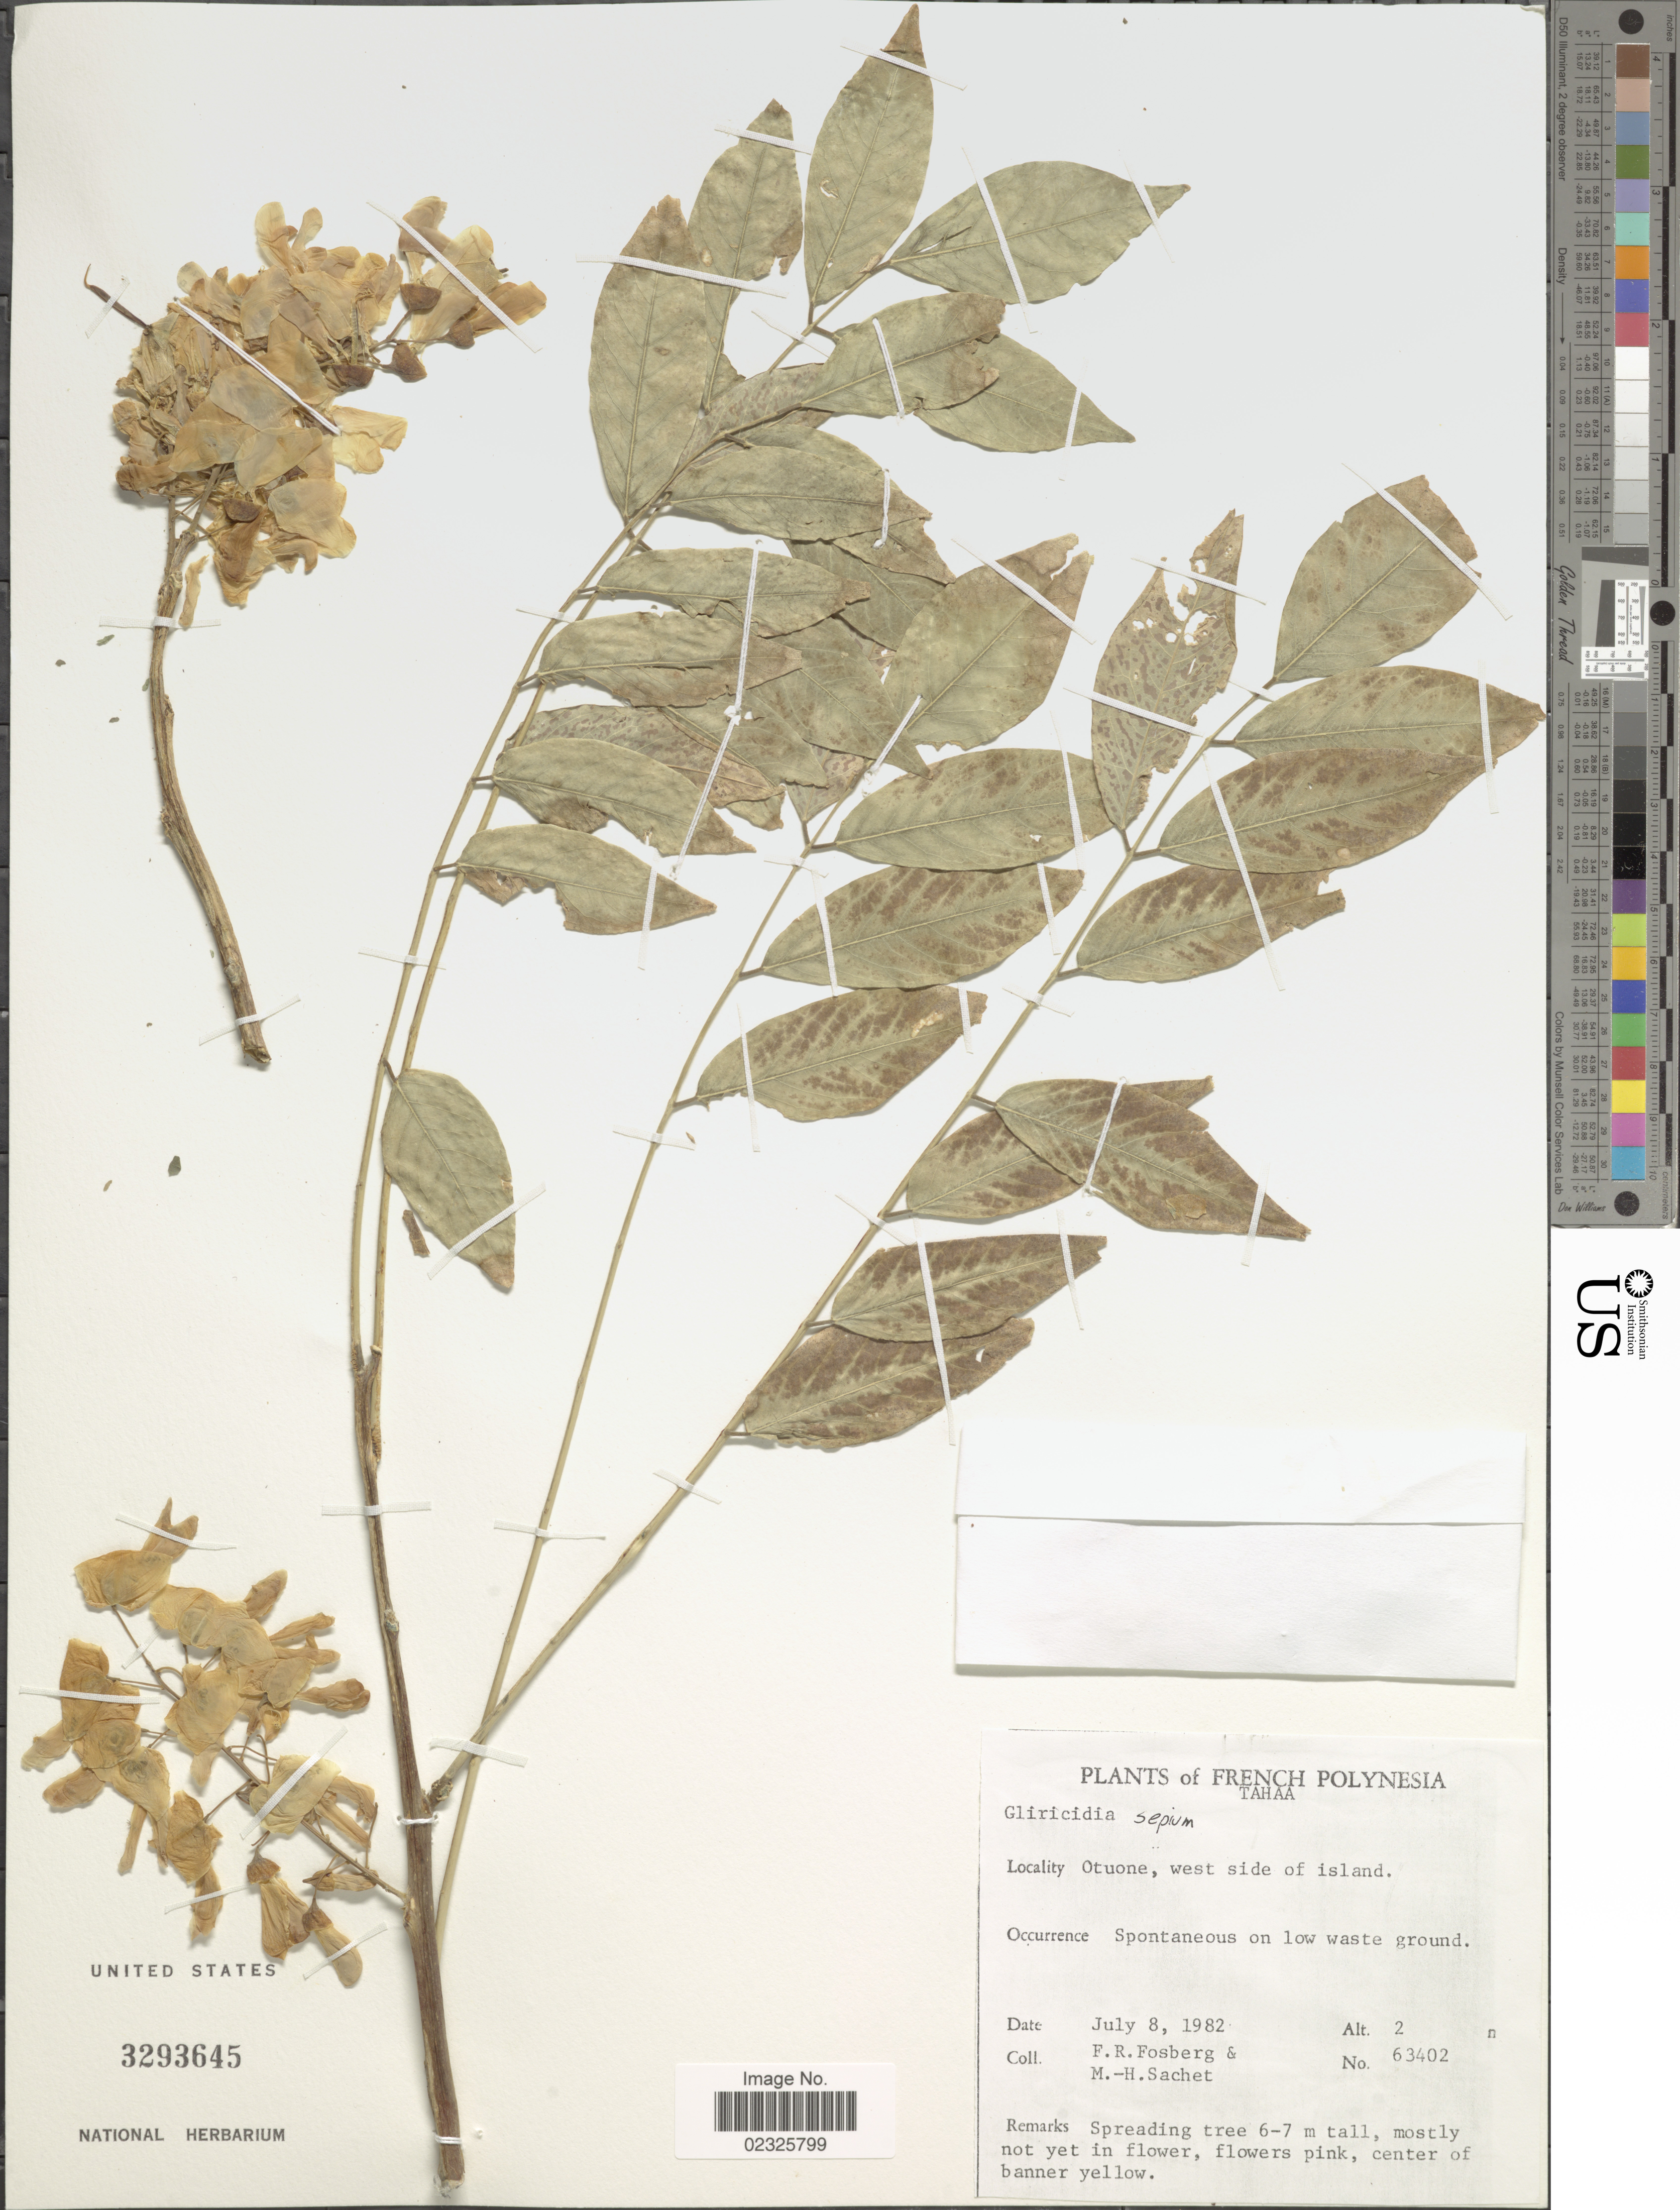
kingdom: Plantae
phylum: Tracheophyta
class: Magnoliopsida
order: Fabales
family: Fabaceae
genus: Gliricidia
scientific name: Gliricidia sepium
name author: (Jacq.) Kunth ex Walp.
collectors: F. R. Fosberg & M.-H. Sachet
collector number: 63402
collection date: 1982-07-08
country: French Polynesia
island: Tahaa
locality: Tahaa. Otuone, west side of island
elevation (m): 2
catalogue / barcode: US 3293645